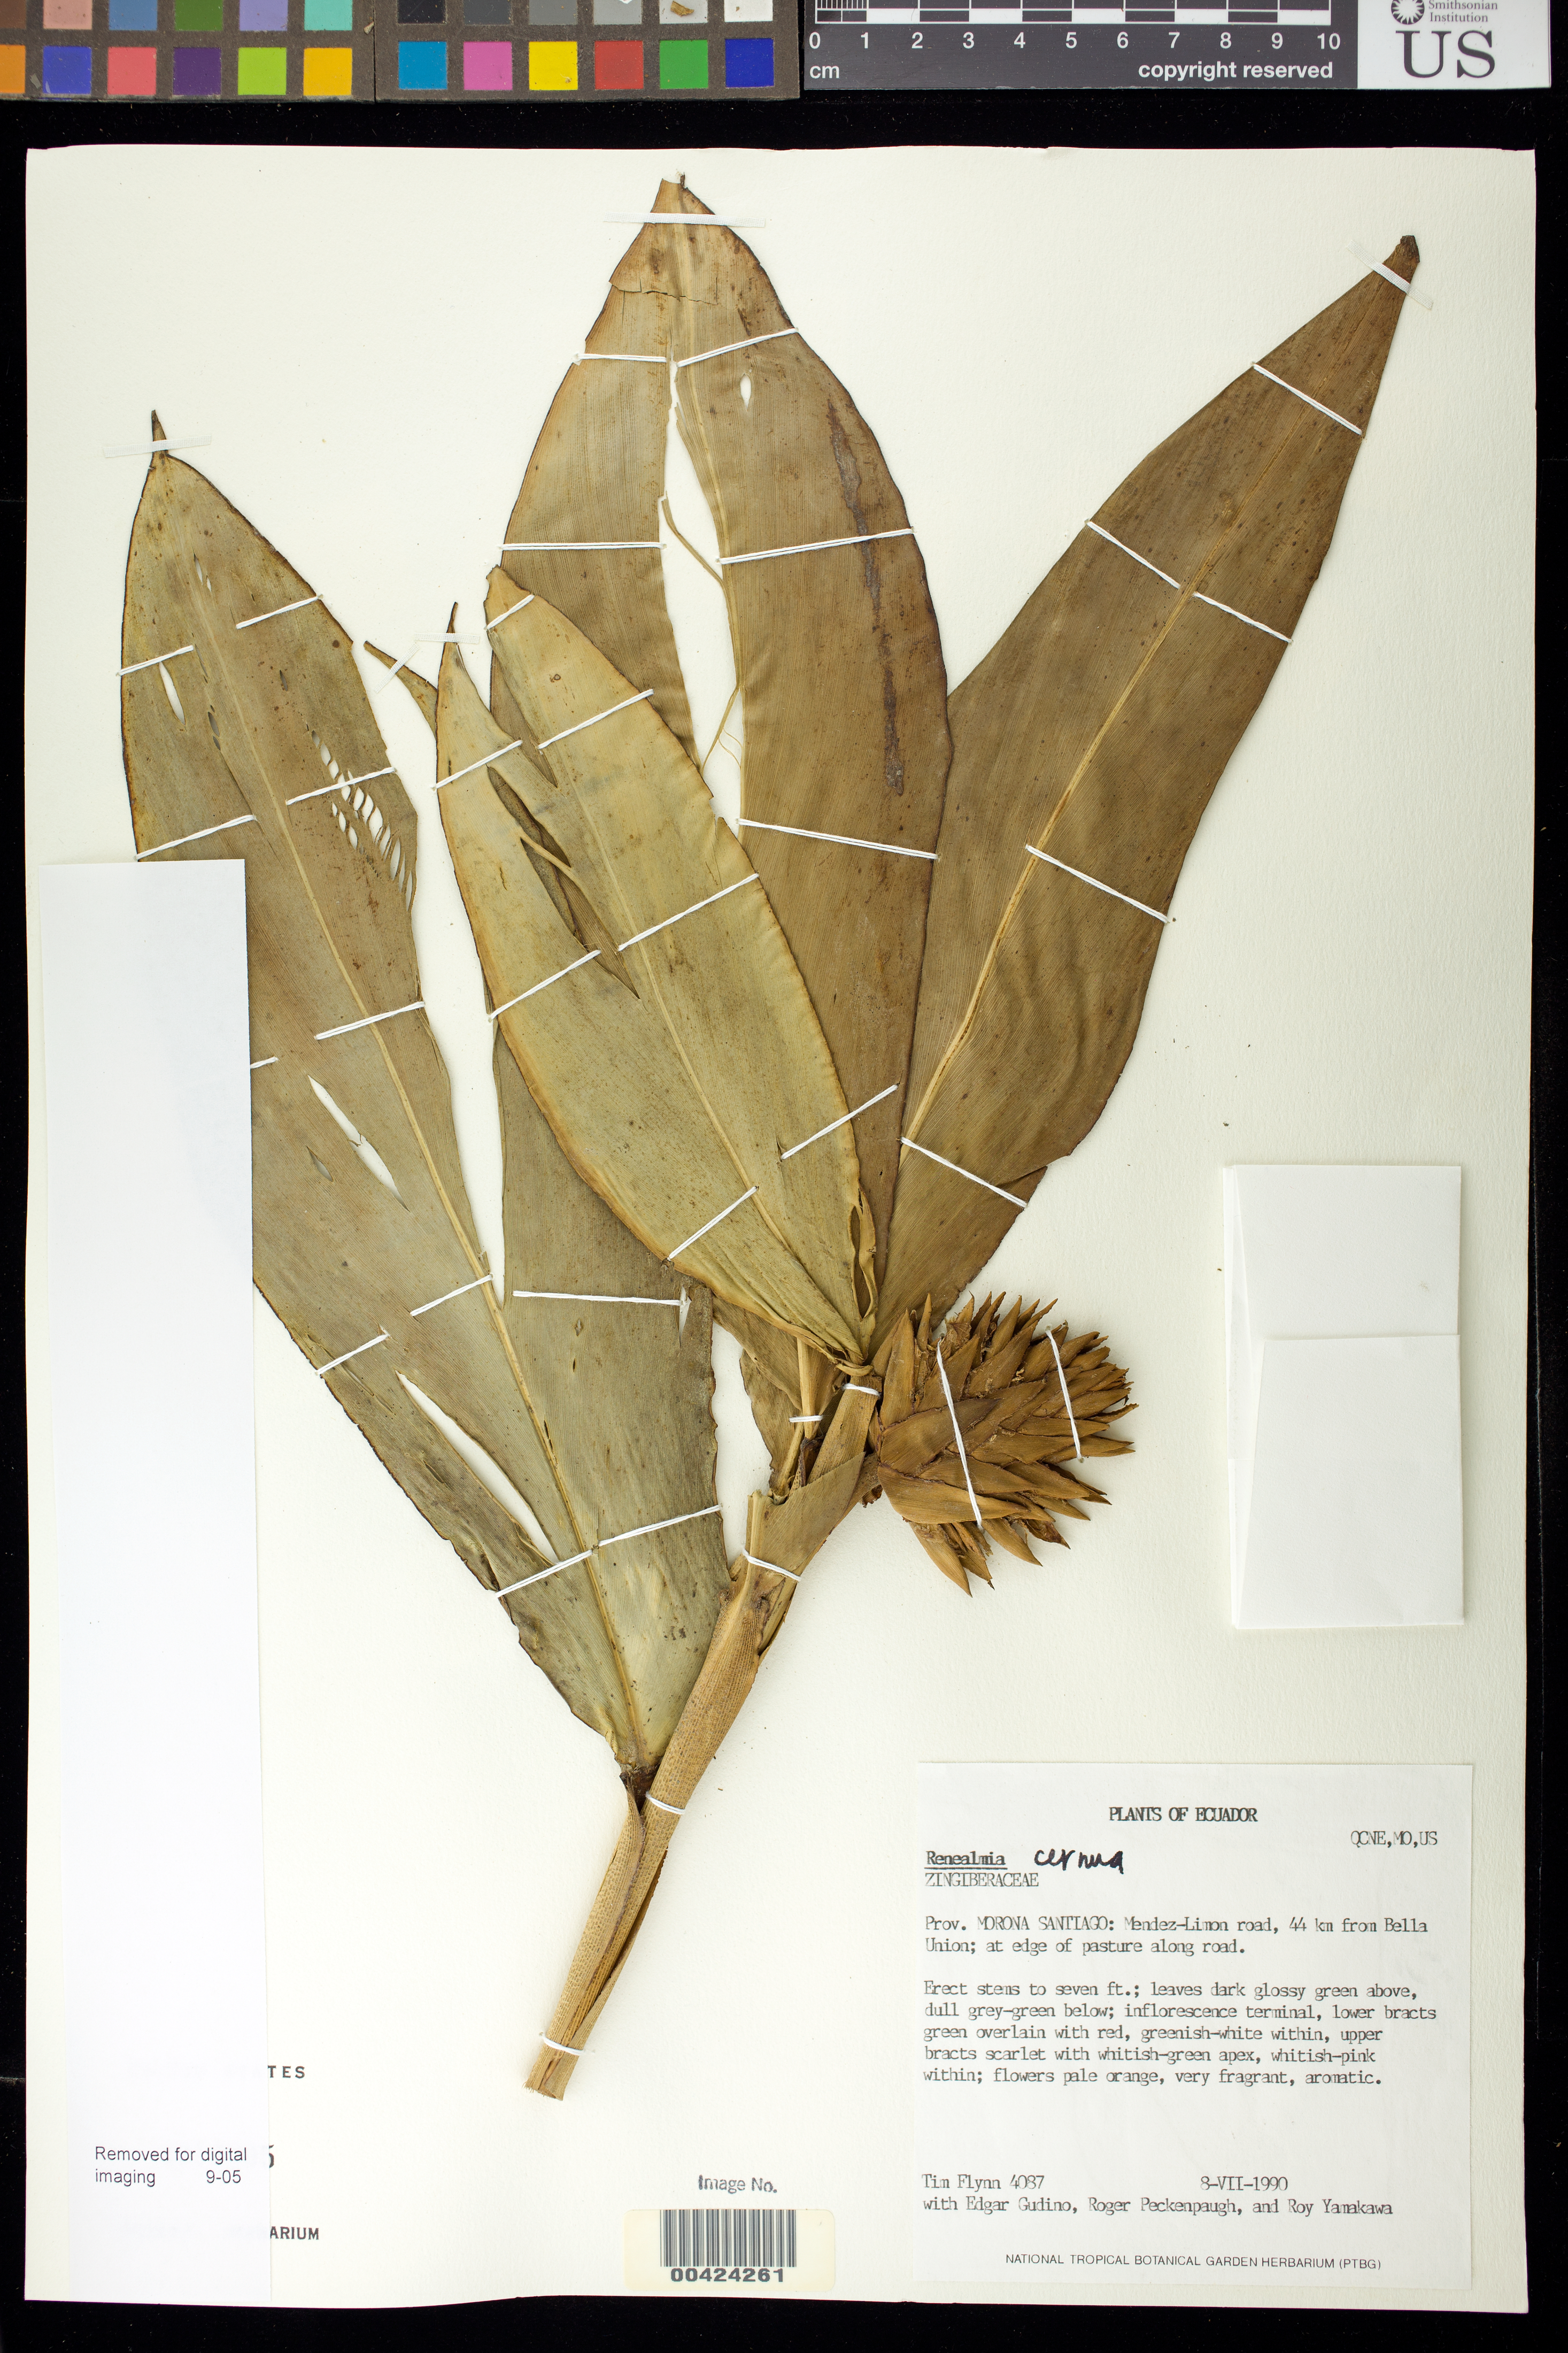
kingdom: Plantae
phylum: Tracheophyta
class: Liliopsida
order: Zingiberales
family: Zingiberaceae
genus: Renealmia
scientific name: Renealmia cernua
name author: (Sw. ex Roem. & Schult.) J.F. Macbr.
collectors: T. W. Flynn, E. Gudiño, R. Peckinpaugh & R. Yamakawa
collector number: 4087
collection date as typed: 08 Jul 1990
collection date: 1990-07-08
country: Ecuador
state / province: Morona-Santiago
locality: Mendez - Limon road., 44 km from belLa Union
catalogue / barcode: US 3212805